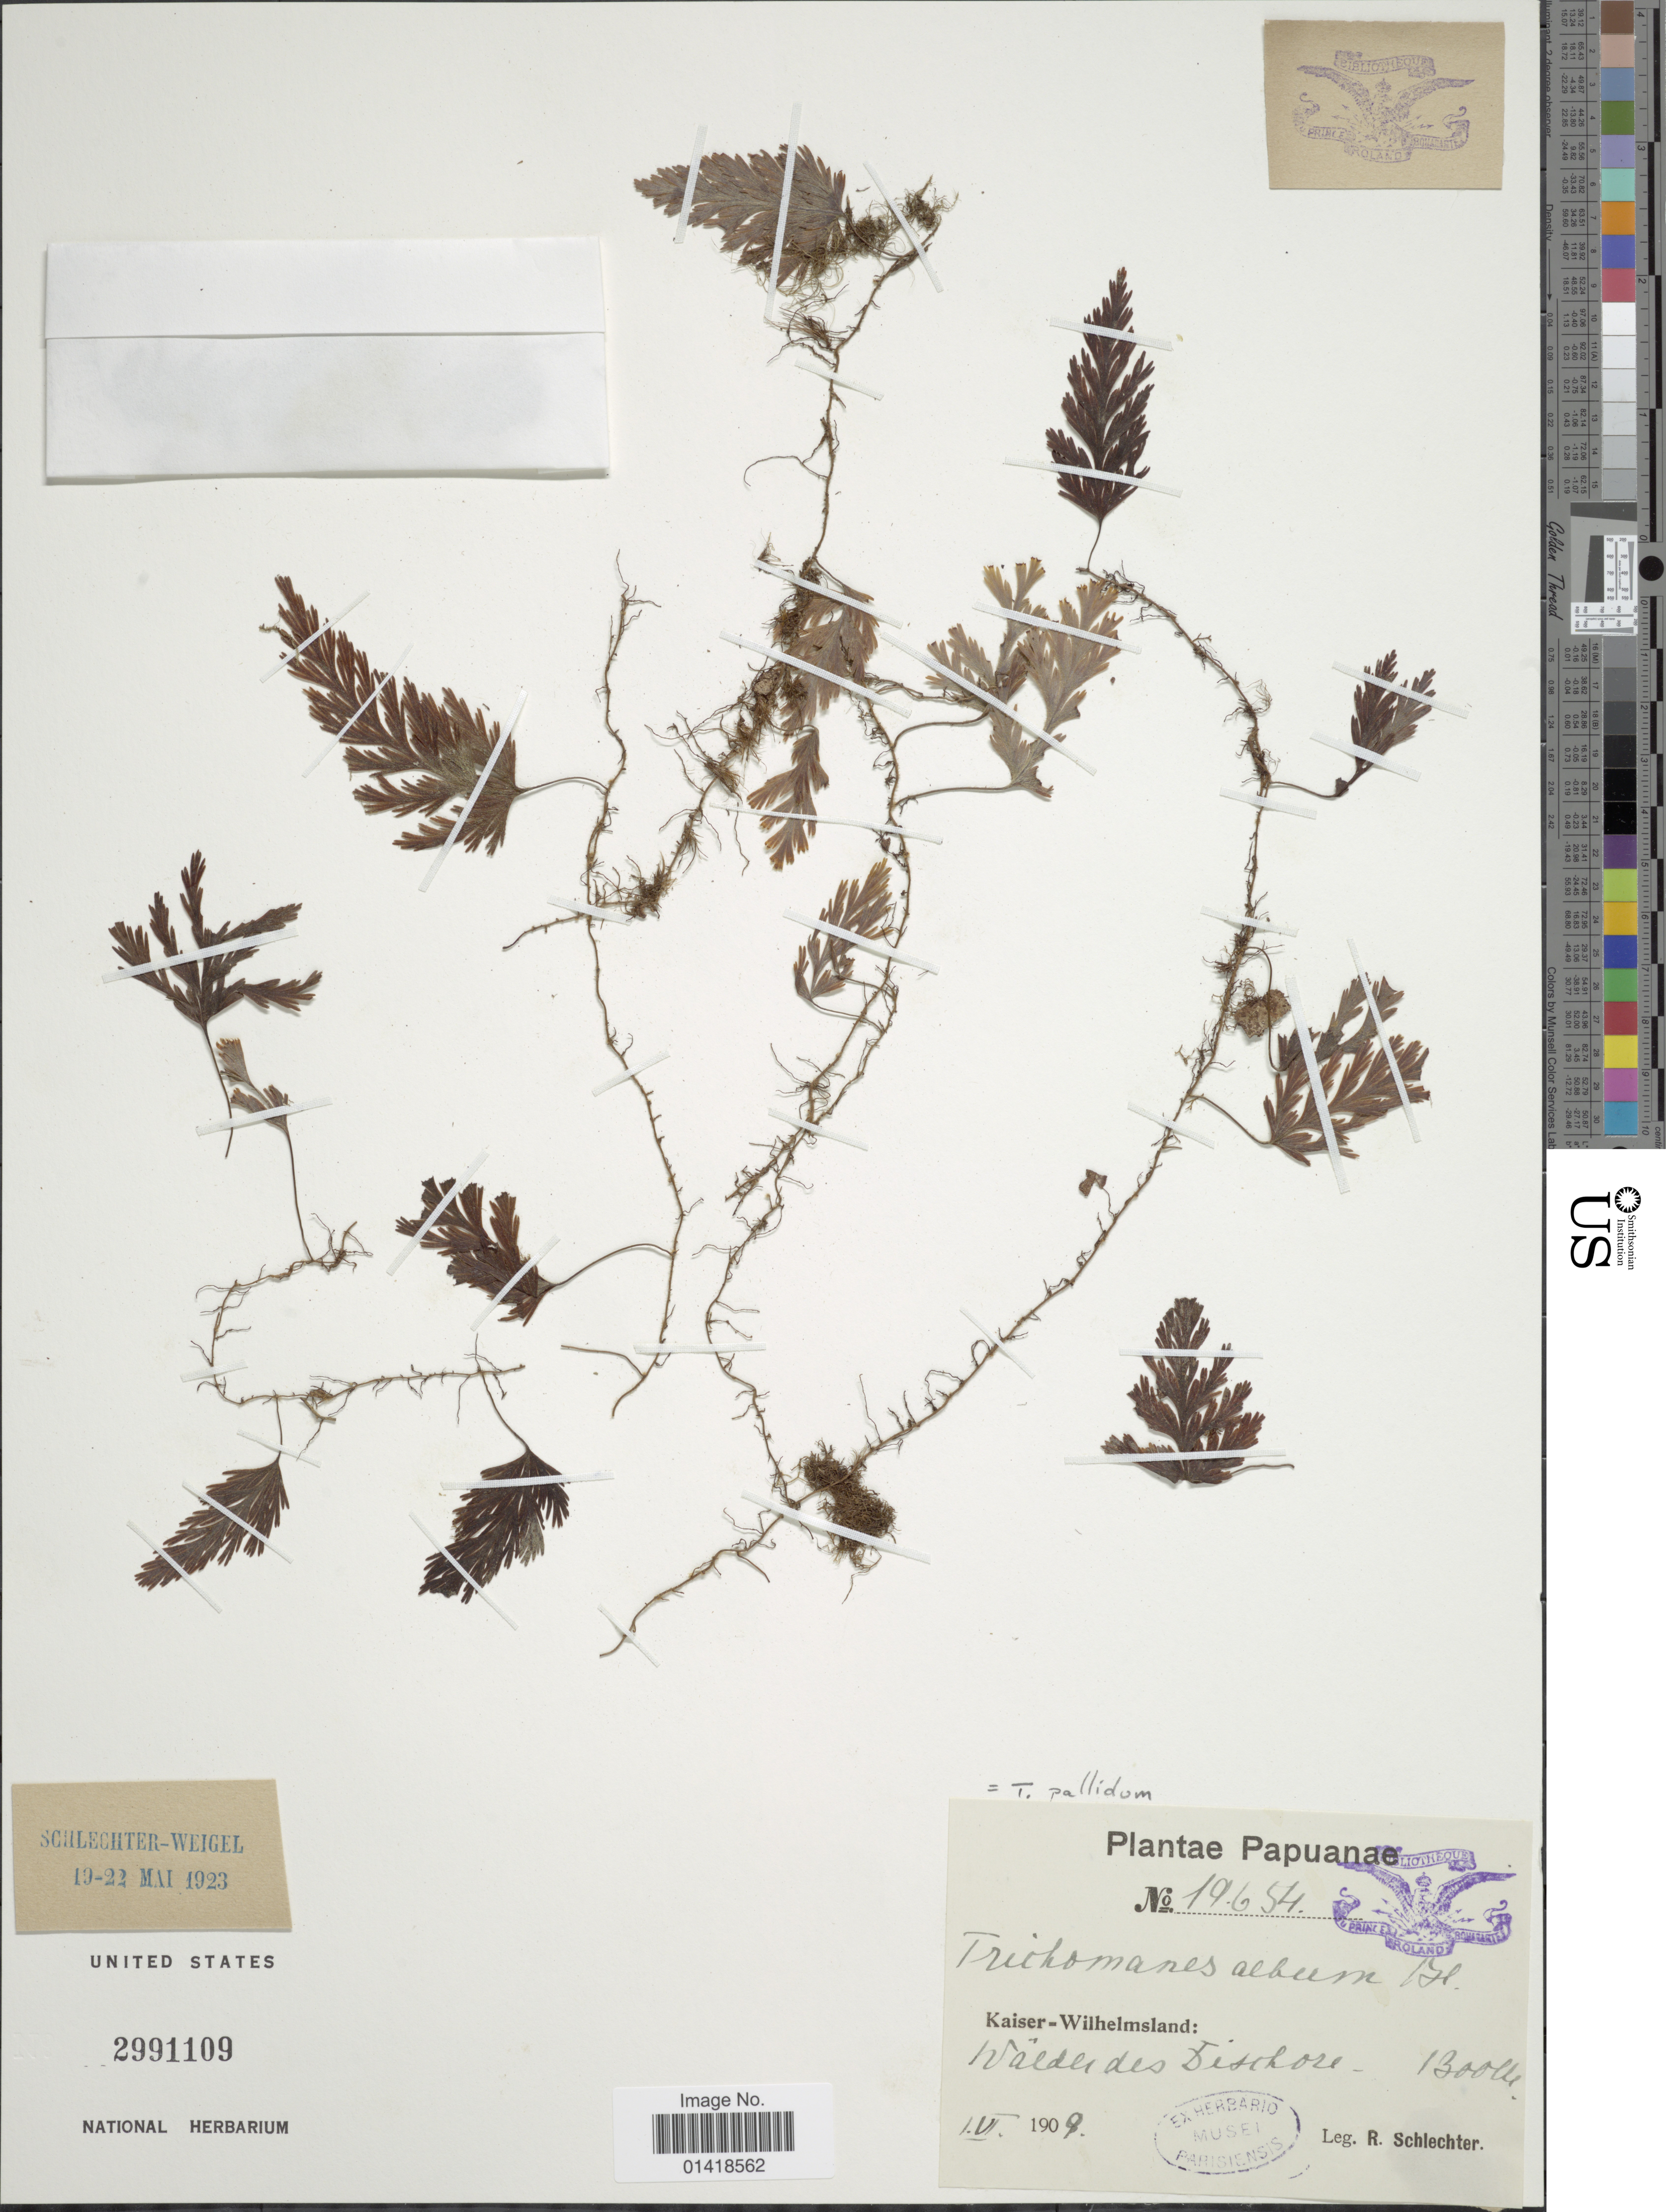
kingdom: Plantae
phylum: Tracheophyta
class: Polypodiopsida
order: Hymenophyllales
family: Hymenophyllaceae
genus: Hymenophyllum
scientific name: Hymenophyllum pallidum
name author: (Blume) Ebihara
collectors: F. R. R. Schlechter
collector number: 19654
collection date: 1909-06-01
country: Papua New Guinea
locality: Papuanae. Kaiser-Wilhelmsland: Wälder des Dischore.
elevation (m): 1300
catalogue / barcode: US 2991109